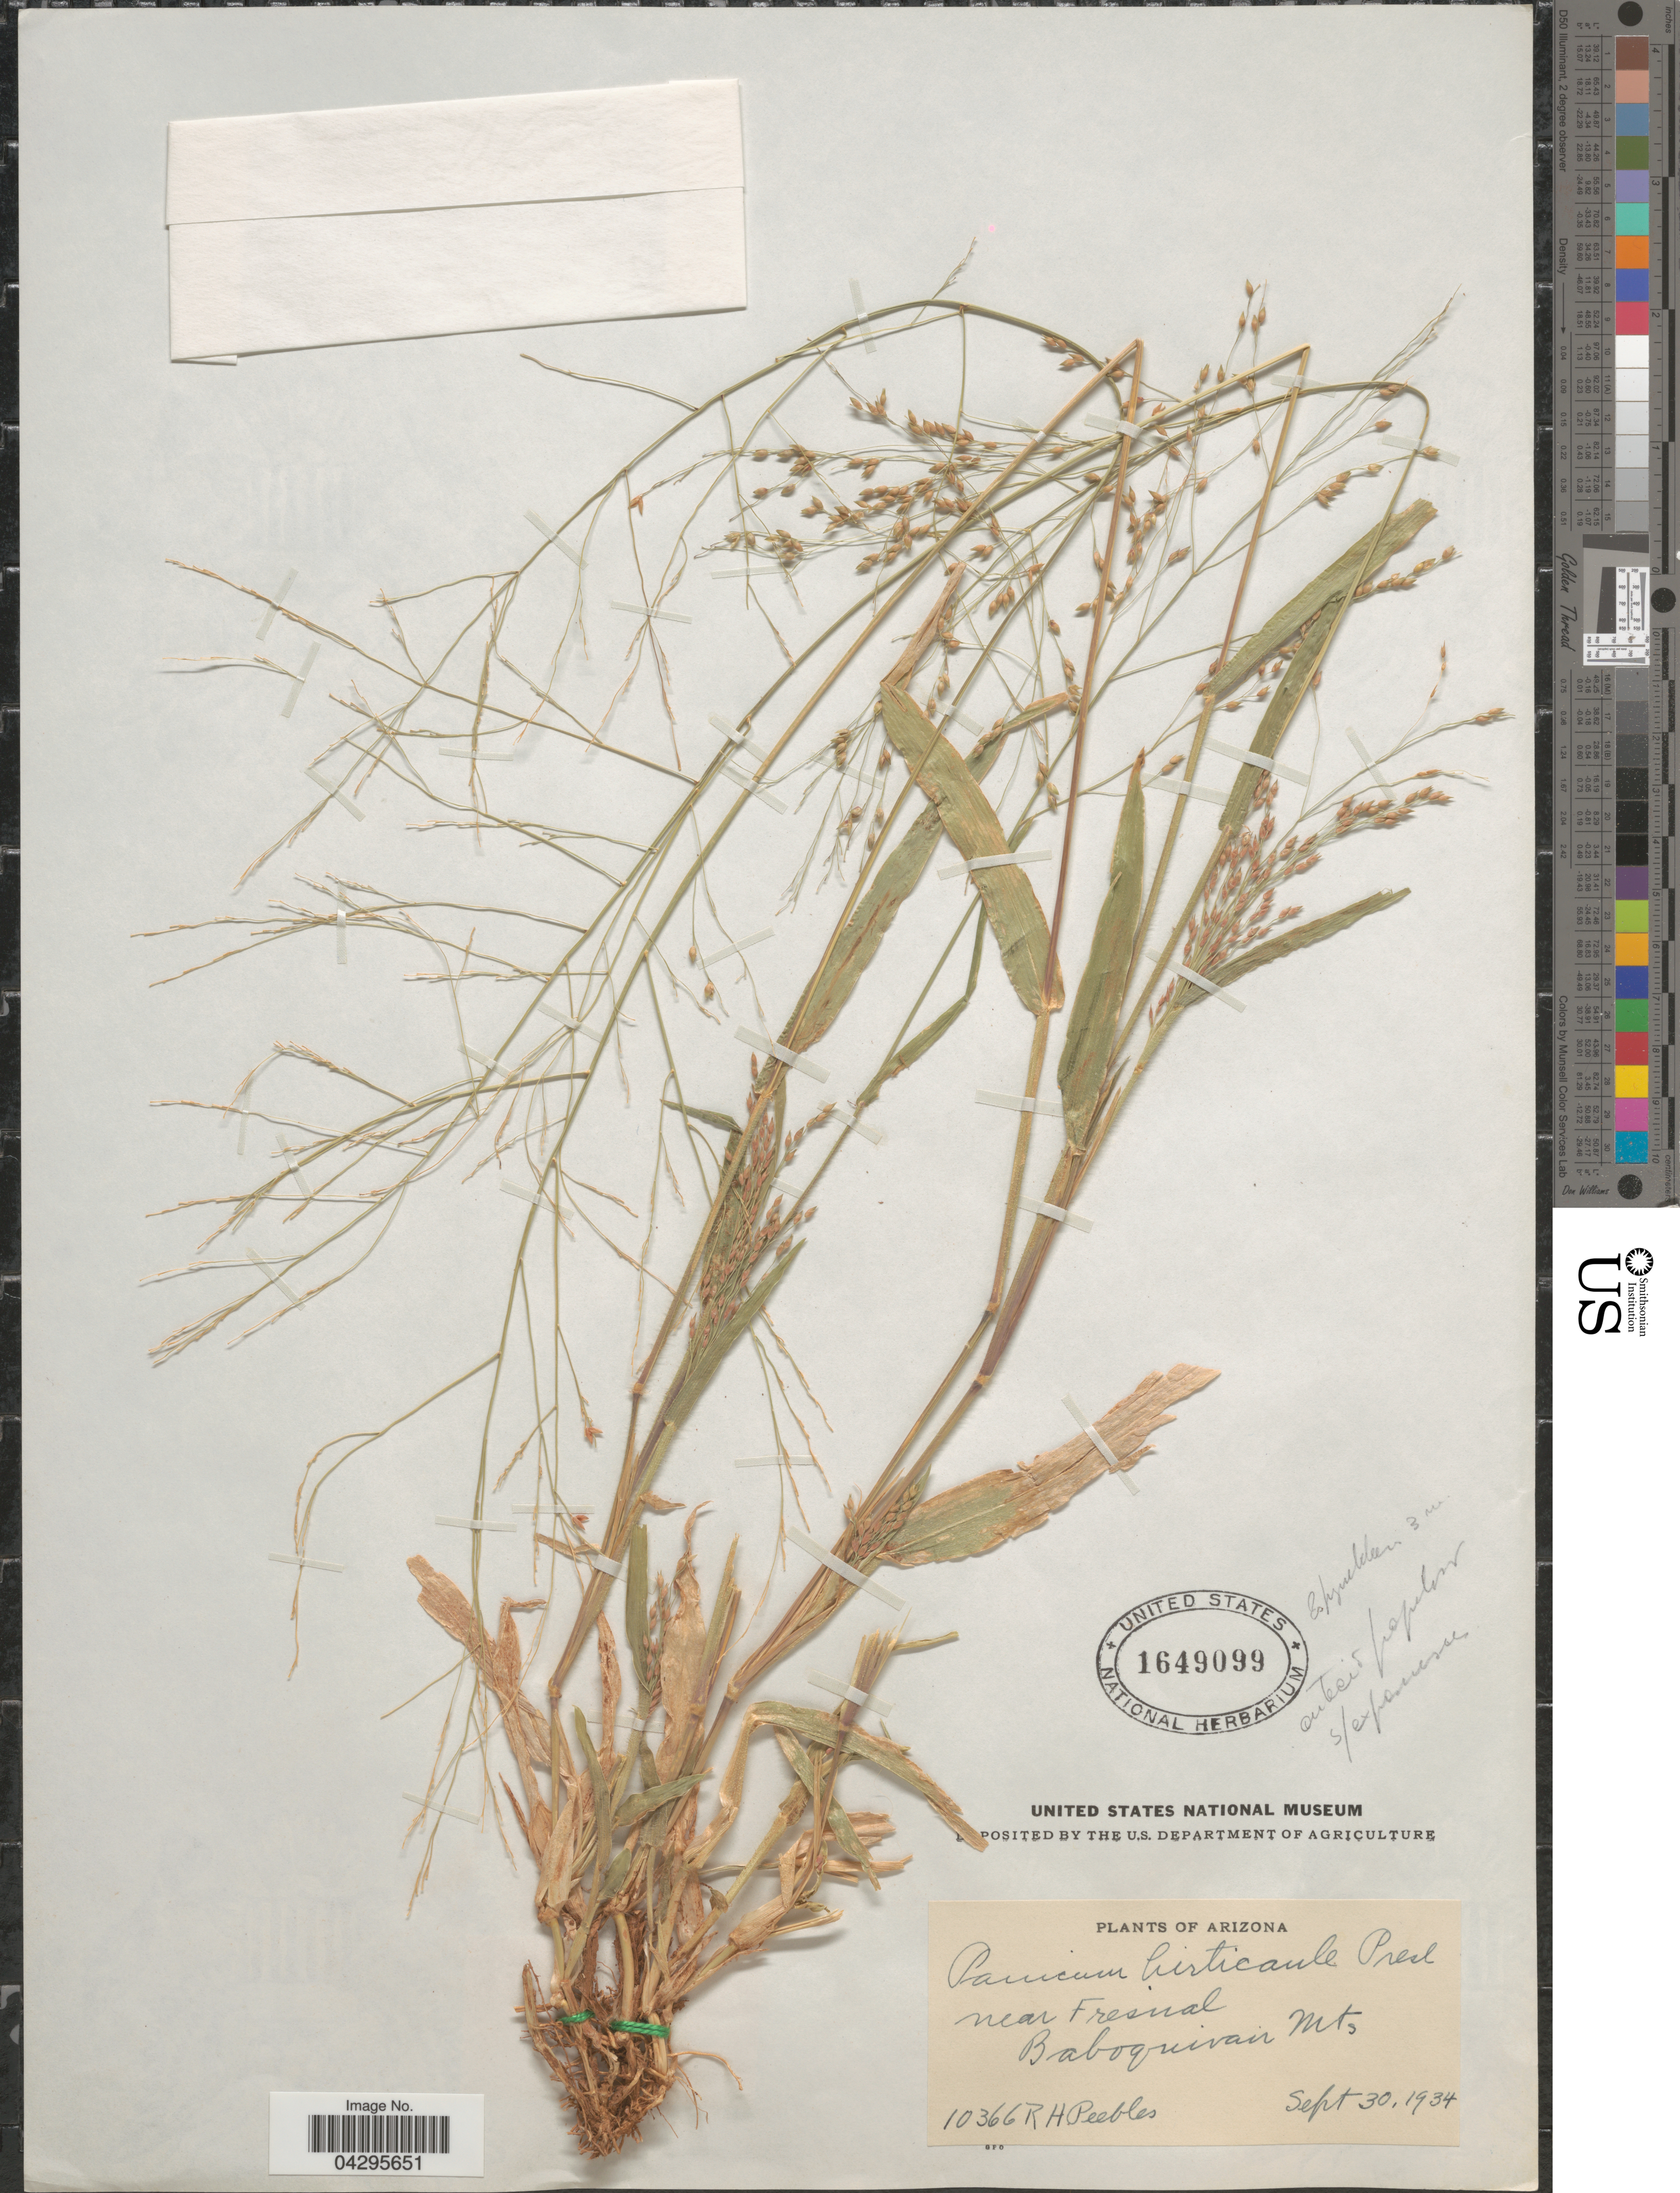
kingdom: Plantae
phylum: Tracheophyta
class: Liliopsida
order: Poales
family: Poaceae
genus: Panicum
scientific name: Panicum hirticaule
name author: J. Presl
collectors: R. H. Peebles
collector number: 10366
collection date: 1934-09-30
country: United States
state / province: Arizona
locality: Near Fresnal Baboquivari Mts.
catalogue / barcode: US 1649099